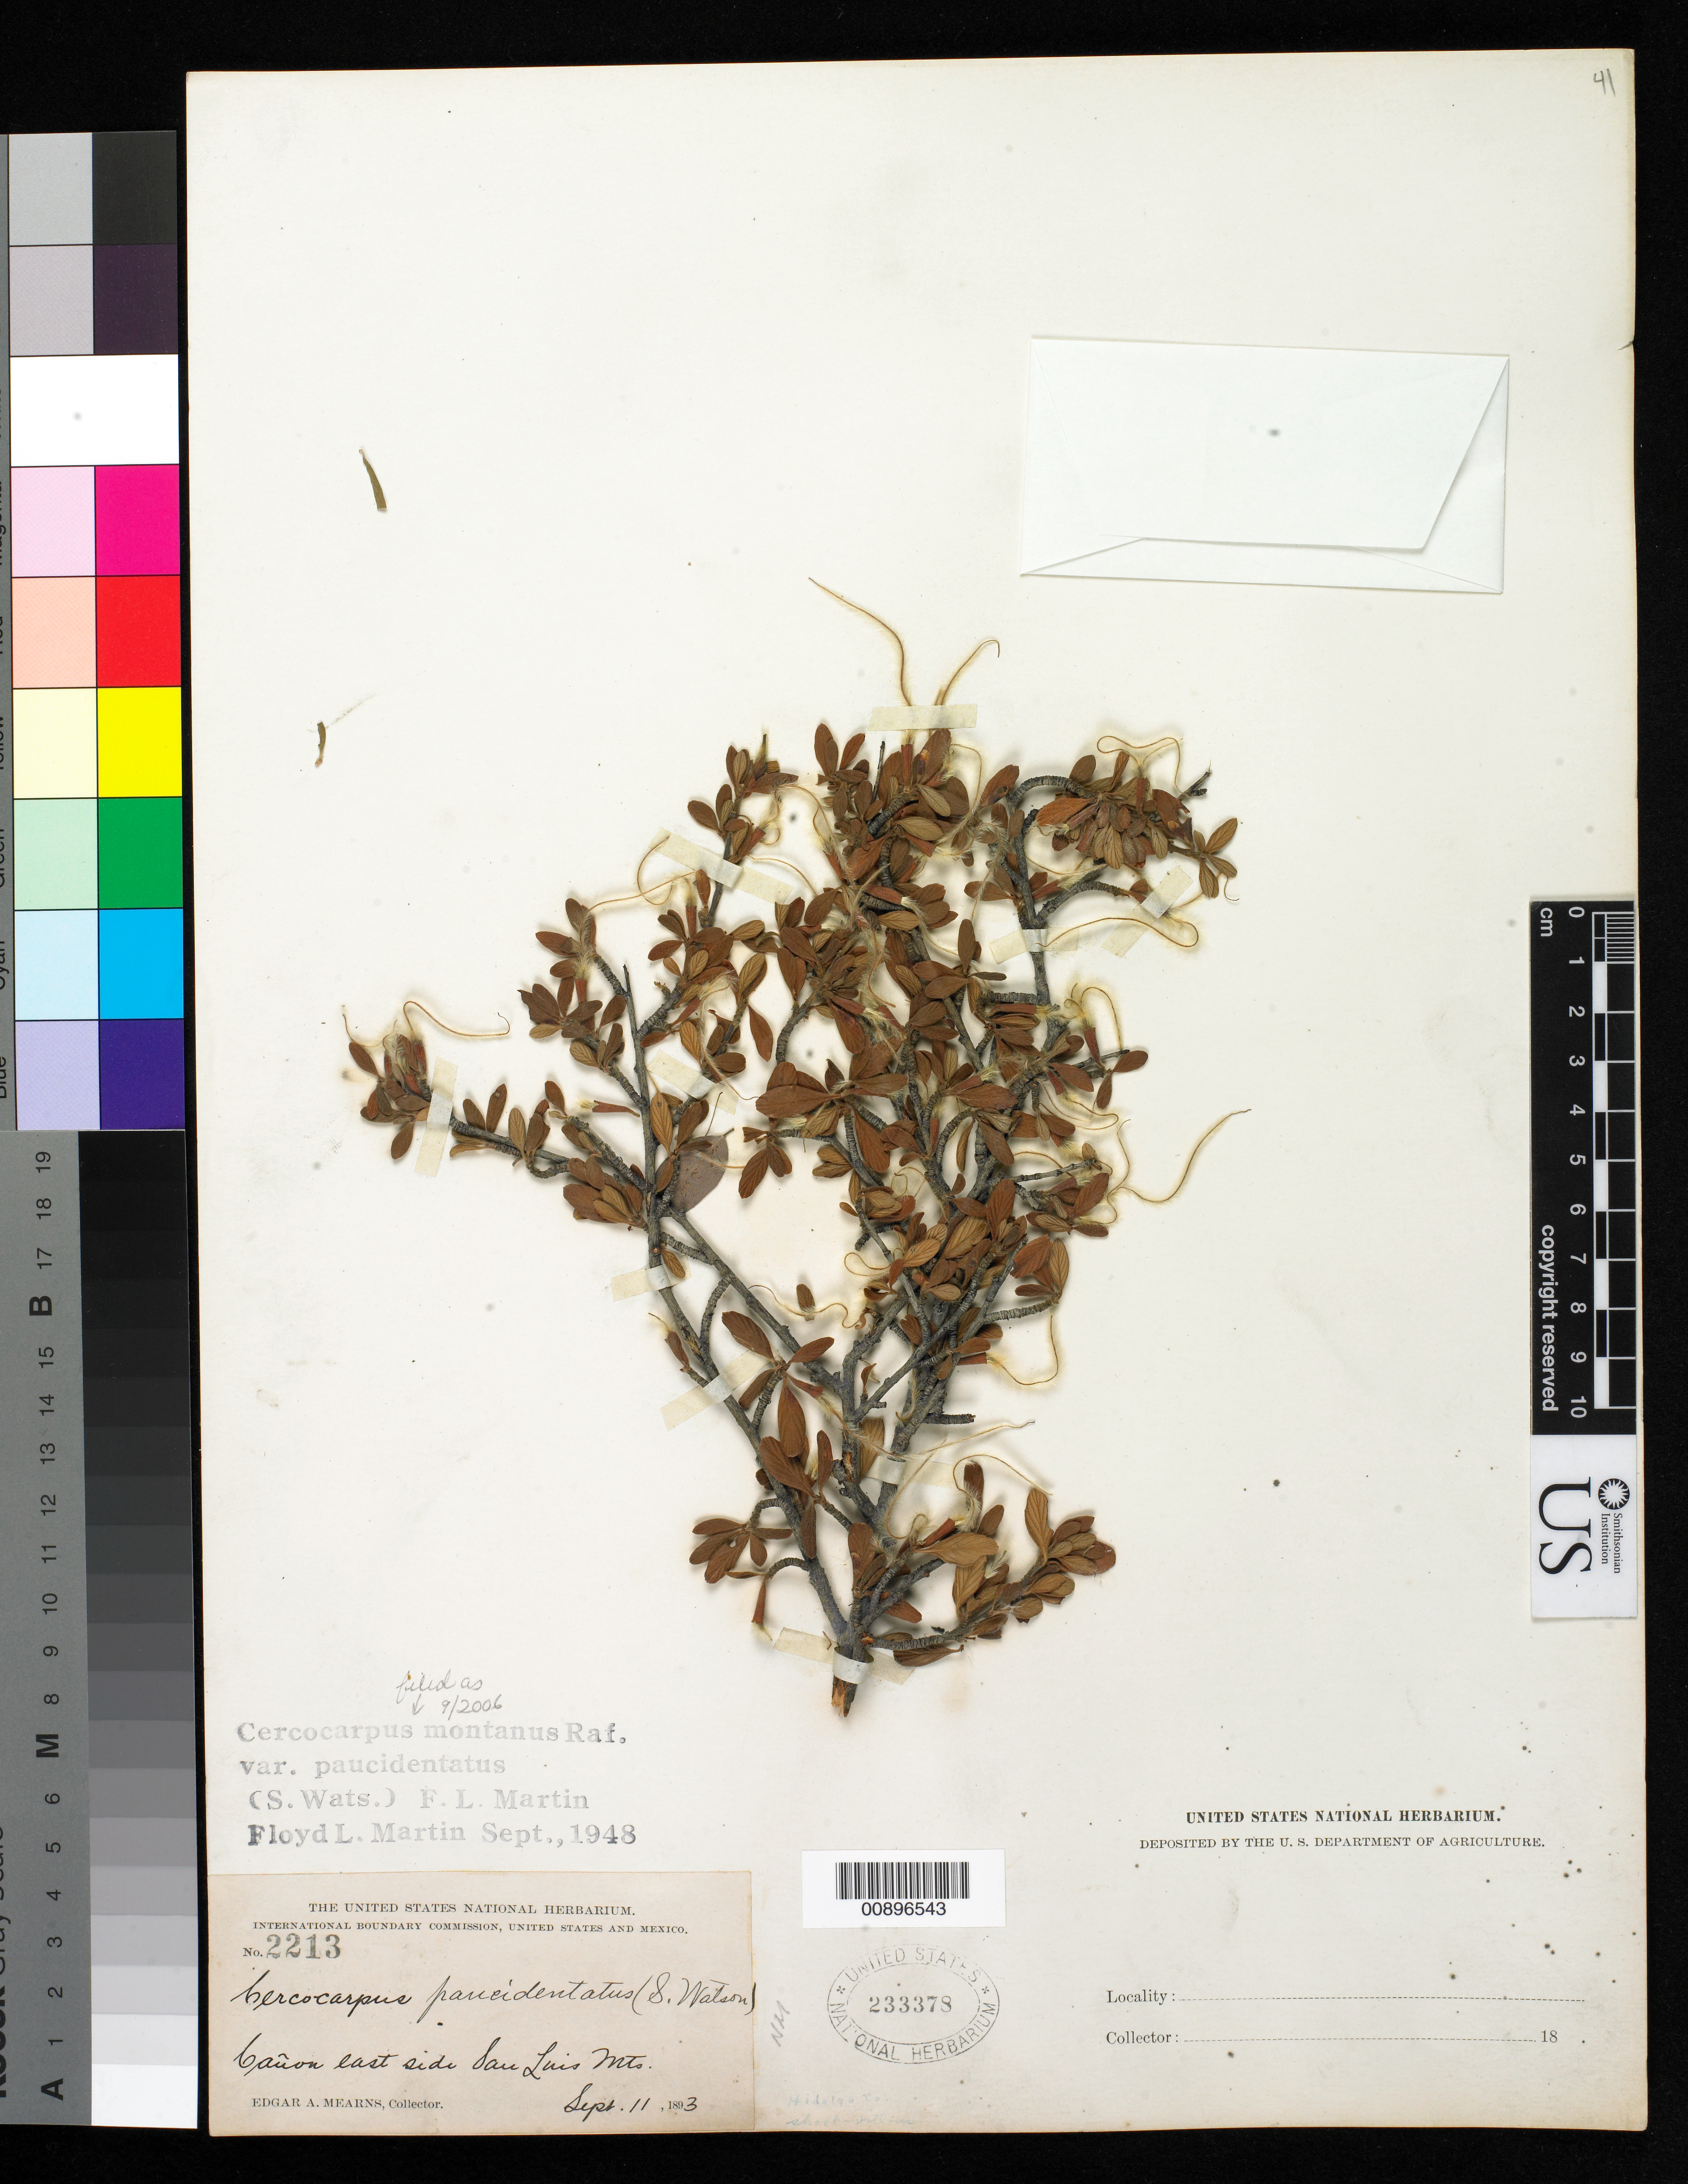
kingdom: Plantae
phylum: Tracheophyta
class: Magnoliopsida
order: Rosales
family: Rosaceae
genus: Cercocarpus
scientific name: Cercocarpus montanus var. paucidentatus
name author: (S. Watson) F.L. Martin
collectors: E. A. Mearns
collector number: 2213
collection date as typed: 11 Sep 1893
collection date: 1893-09-11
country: United States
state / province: New Mexico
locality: Cañon east side San Luis Mts.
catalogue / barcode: US 233378